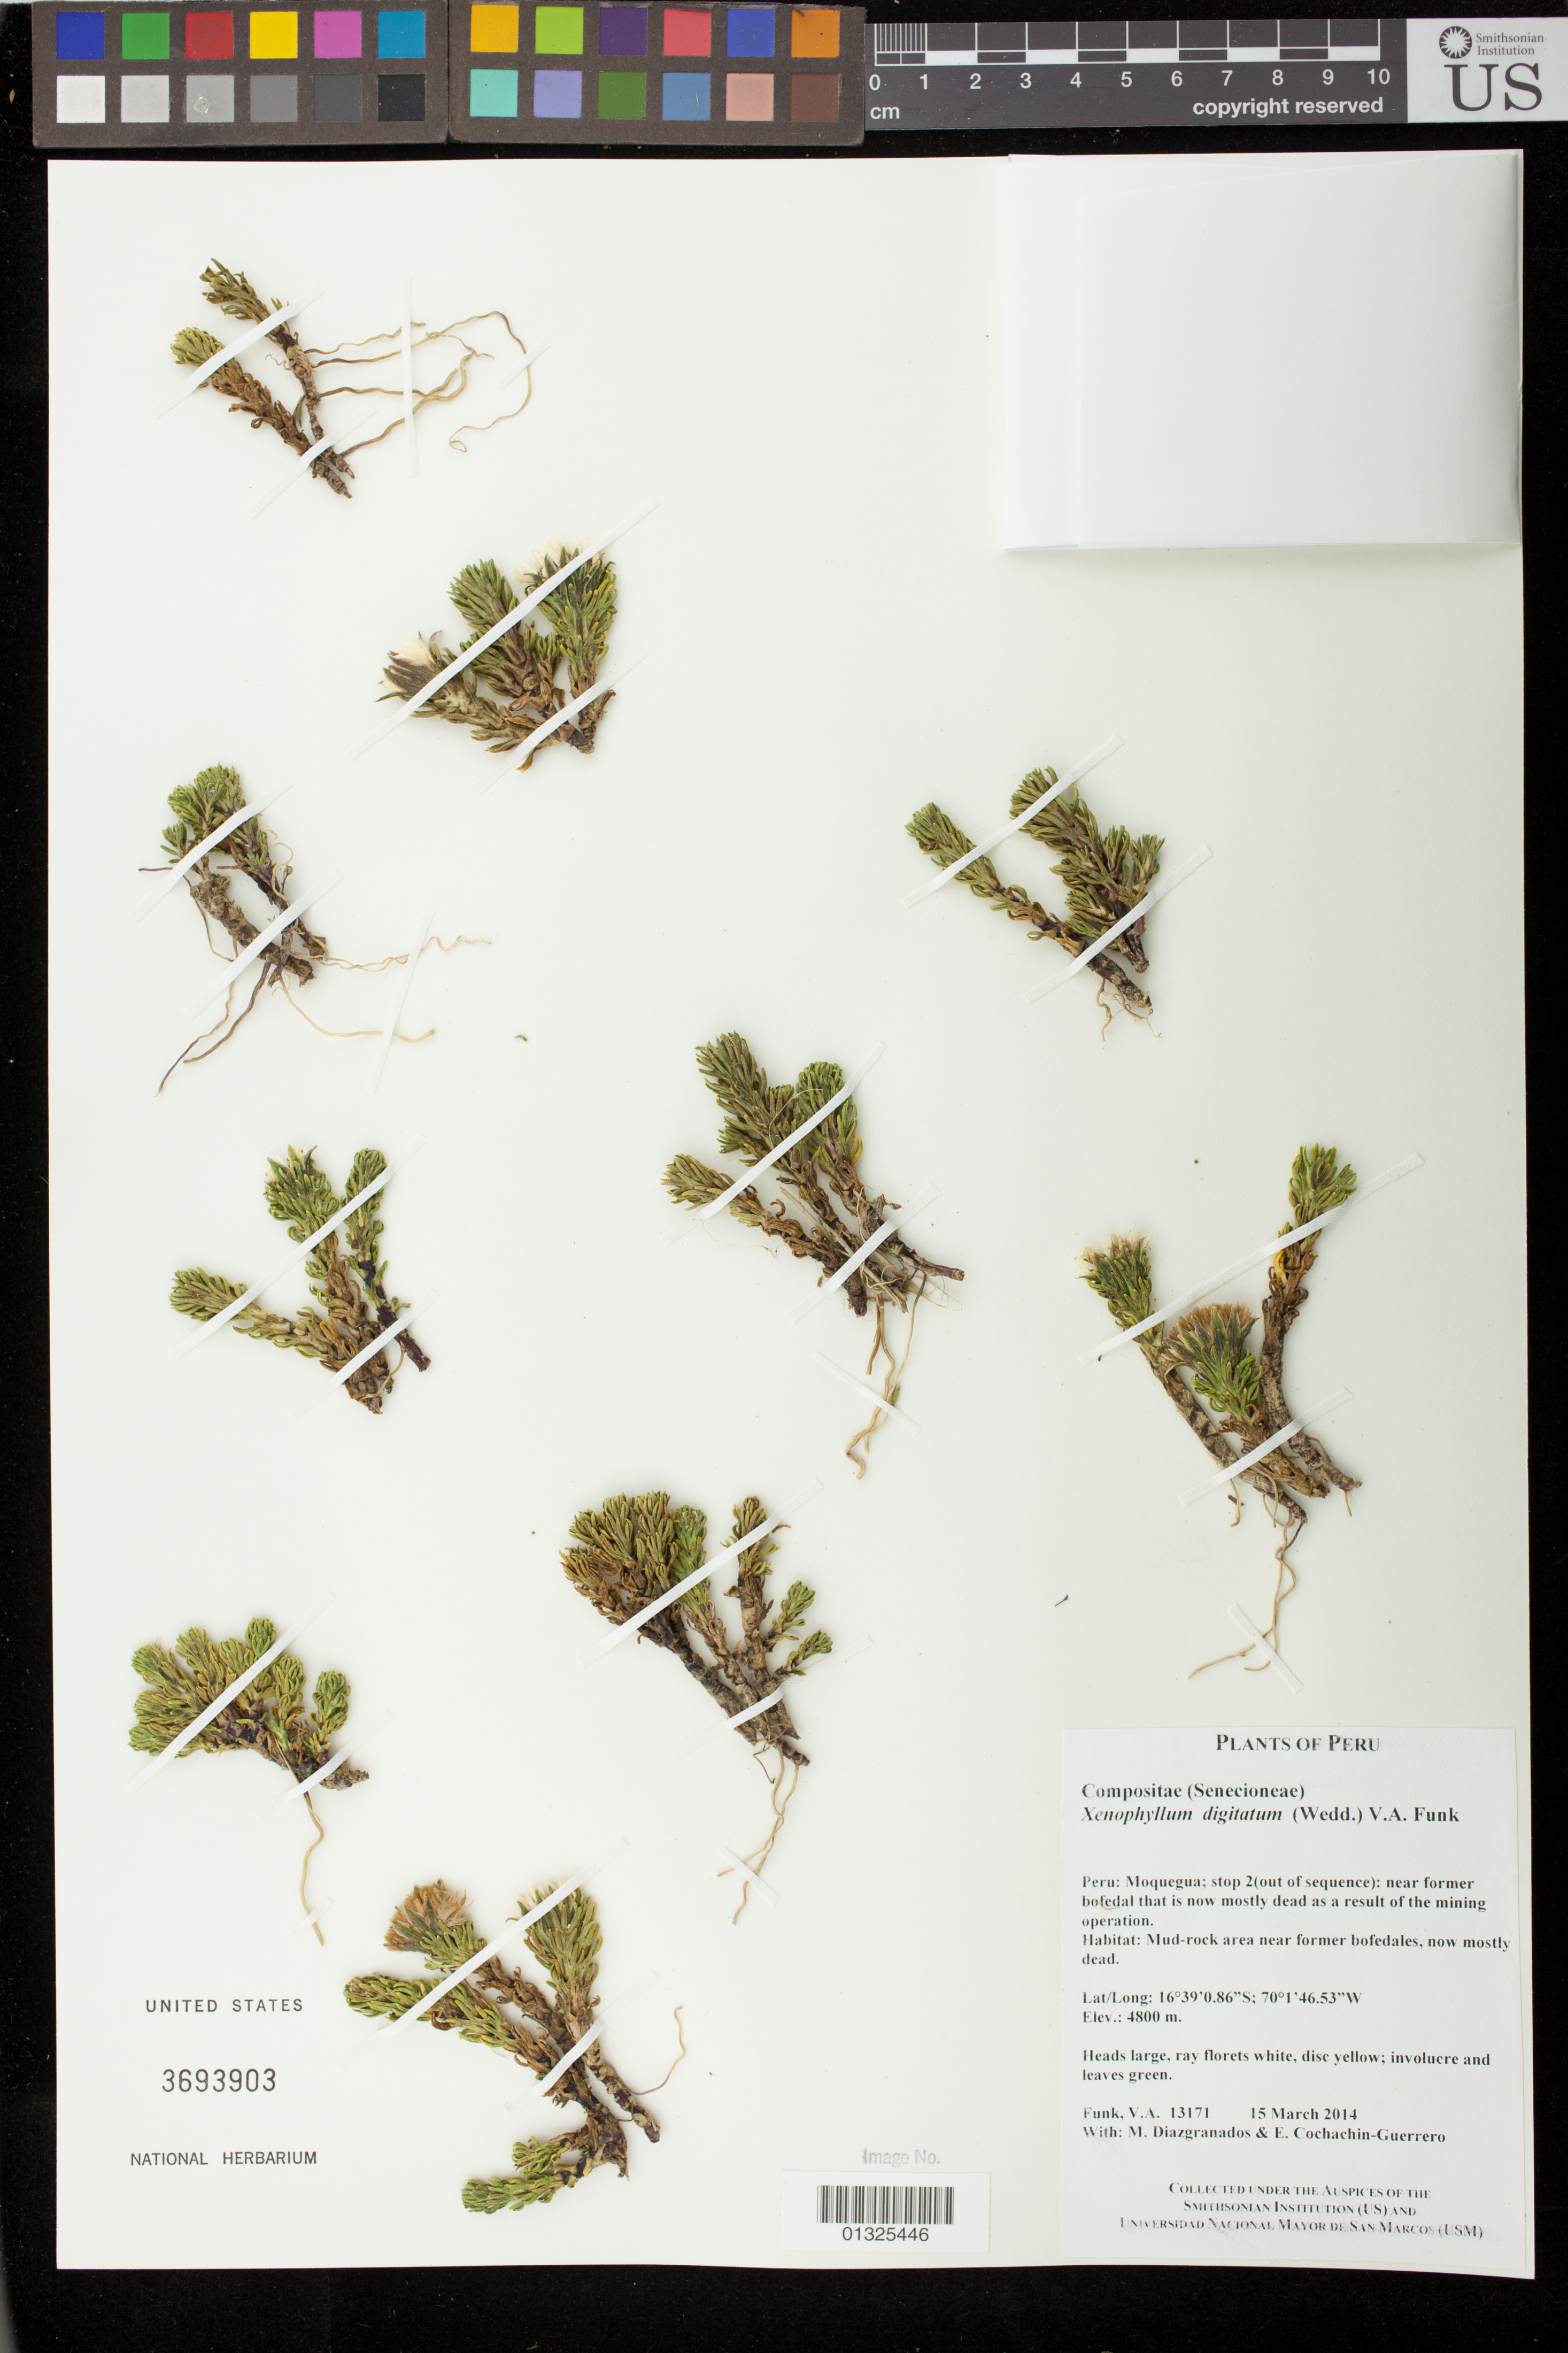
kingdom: Plantae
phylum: Tracheophyta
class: Magnoliopsida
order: Asterales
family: Asteraceae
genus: Xenophyllum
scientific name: Xenophyllum digitatum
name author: (Wedd.) V.A. Funk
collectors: M. Diazgranados C. & E. Cochachin Guerrero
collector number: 13171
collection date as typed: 15 March 2014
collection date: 2014-03-15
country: Peru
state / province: Moquegua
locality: Near former bofedal that is now mostly dead as a result of the mining operation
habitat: Mud-rock area near former bofedales, now mostly destroyed as a result of mining operation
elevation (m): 4800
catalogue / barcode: US 3693903